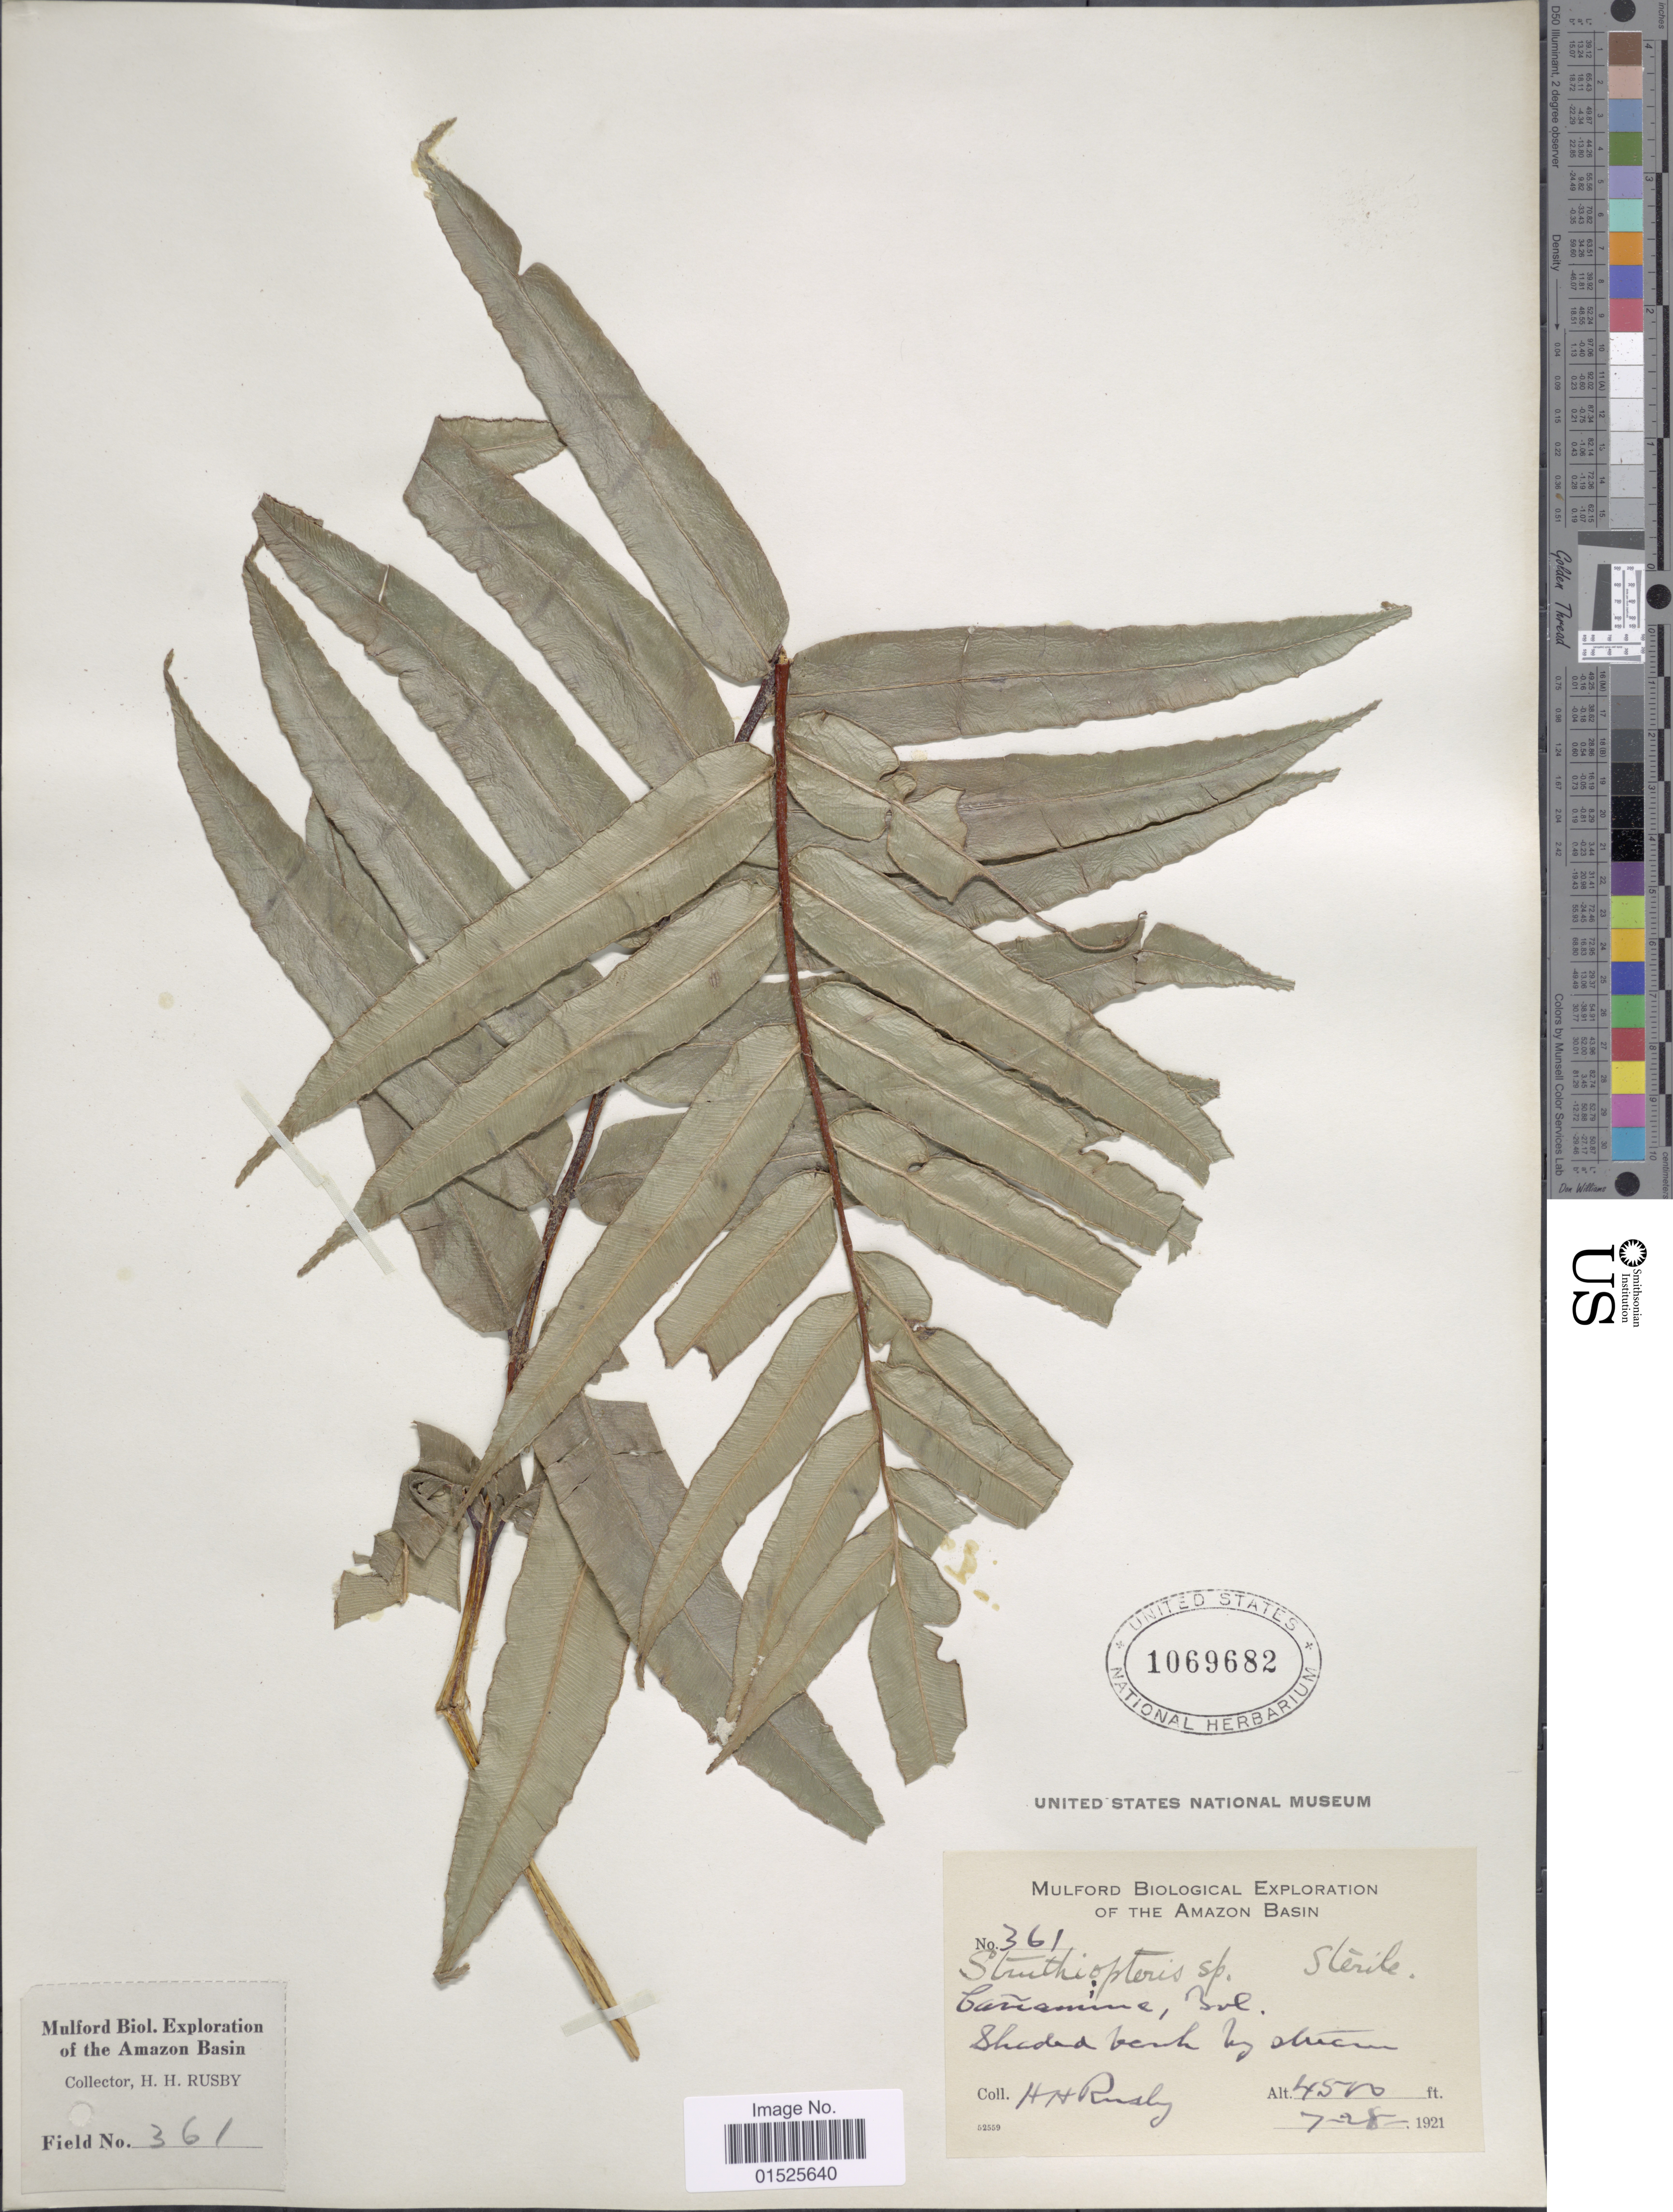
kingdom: Plantae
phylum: Tracheophyta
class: Polypodiopsida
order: Polypodiales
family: Blechnaceae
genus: Blechnum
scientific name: Blechnum cordatum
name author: (Desv.) Hieron.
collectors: H. H. Rusby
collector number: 361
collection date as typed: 7-28-1921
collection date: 1921-07-28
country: Bolivia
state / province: La Paz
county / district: Inquisivi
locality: Cañamina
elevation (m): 1372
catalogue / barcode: US 1069682